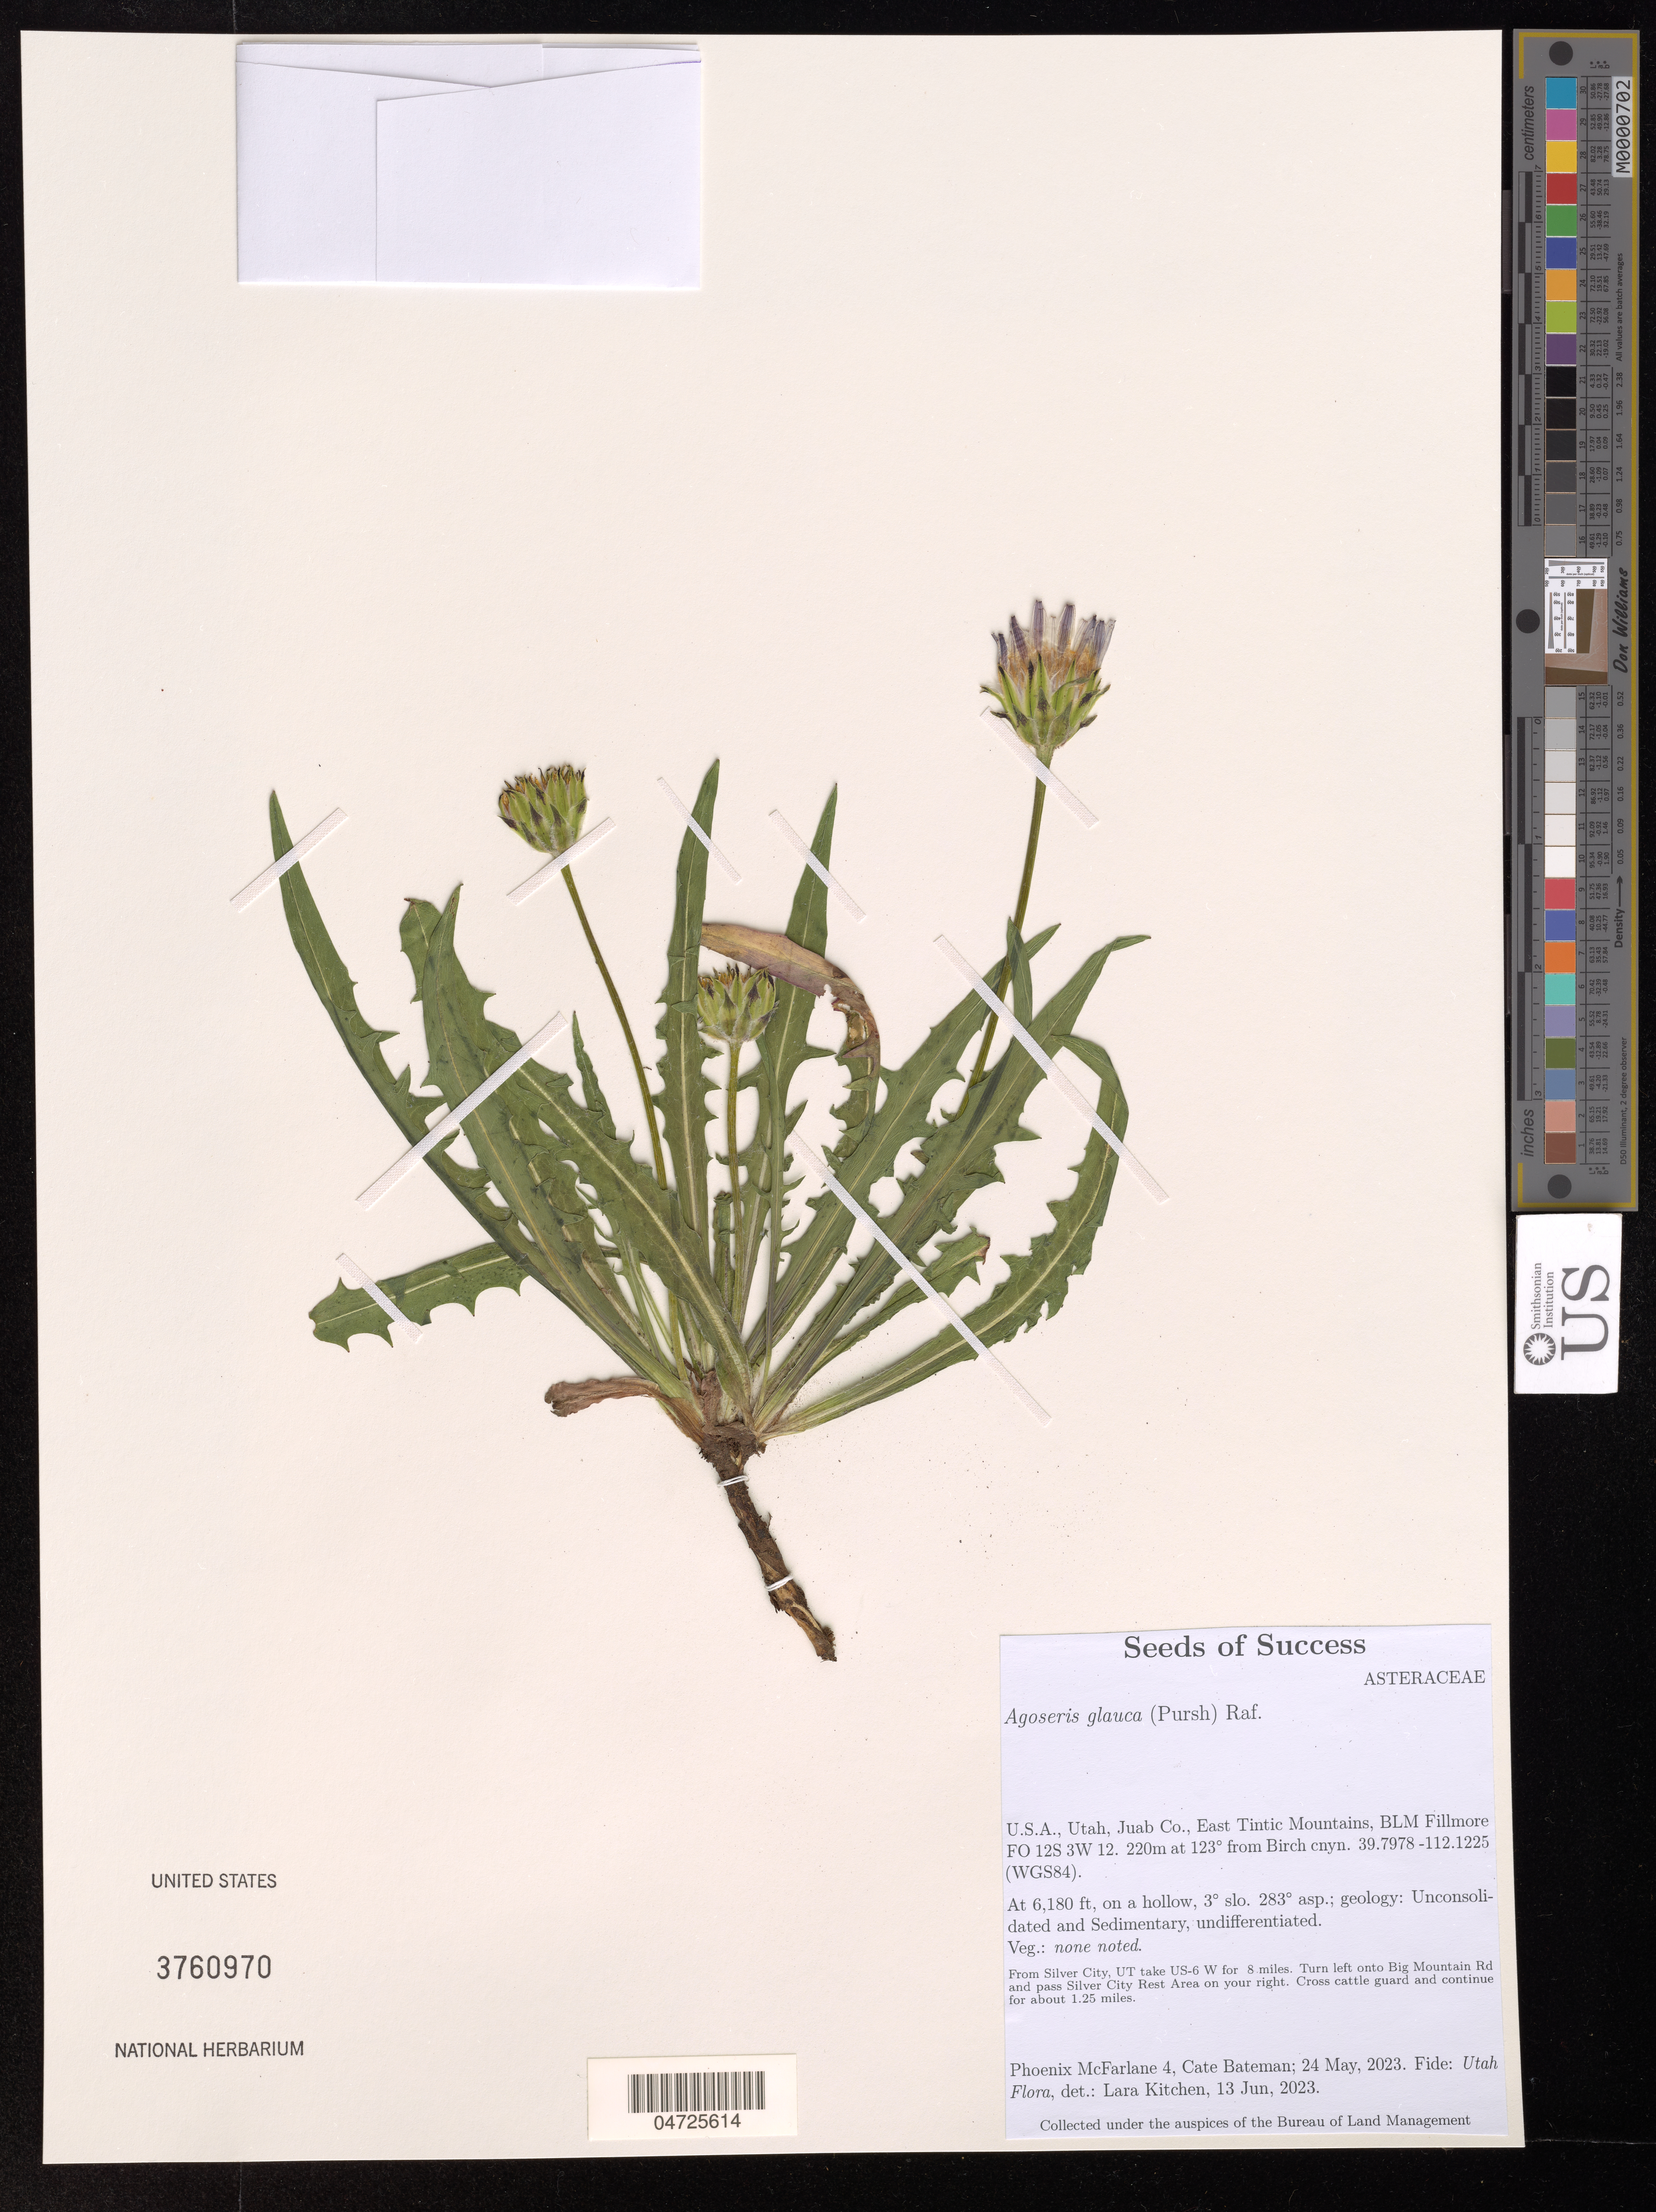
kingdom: Plantae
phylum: Tracheophyta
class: Magnoliopsida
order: Asterales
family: Asteraceae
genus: Agoseris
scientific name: Agoseris glauca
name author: (Pursh) Raf.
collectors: P. McFarlane & C. Bateman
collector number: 4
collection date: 2023-05-24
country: United States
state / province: Utah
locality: Juab Co., East Tintic Mountains, BLM Fillmore FO 12S 3W 12. 220m at 123º from Birch cnyn. (WGS84). From Silver City, UT take US-6 W for 8 miles. Turn left onto Big Mountain Rd and pass Silver City Rest Area on your right. Cross cattle guard and continue for about 1.25 miles.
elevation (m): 1884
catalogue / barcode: US 3760970